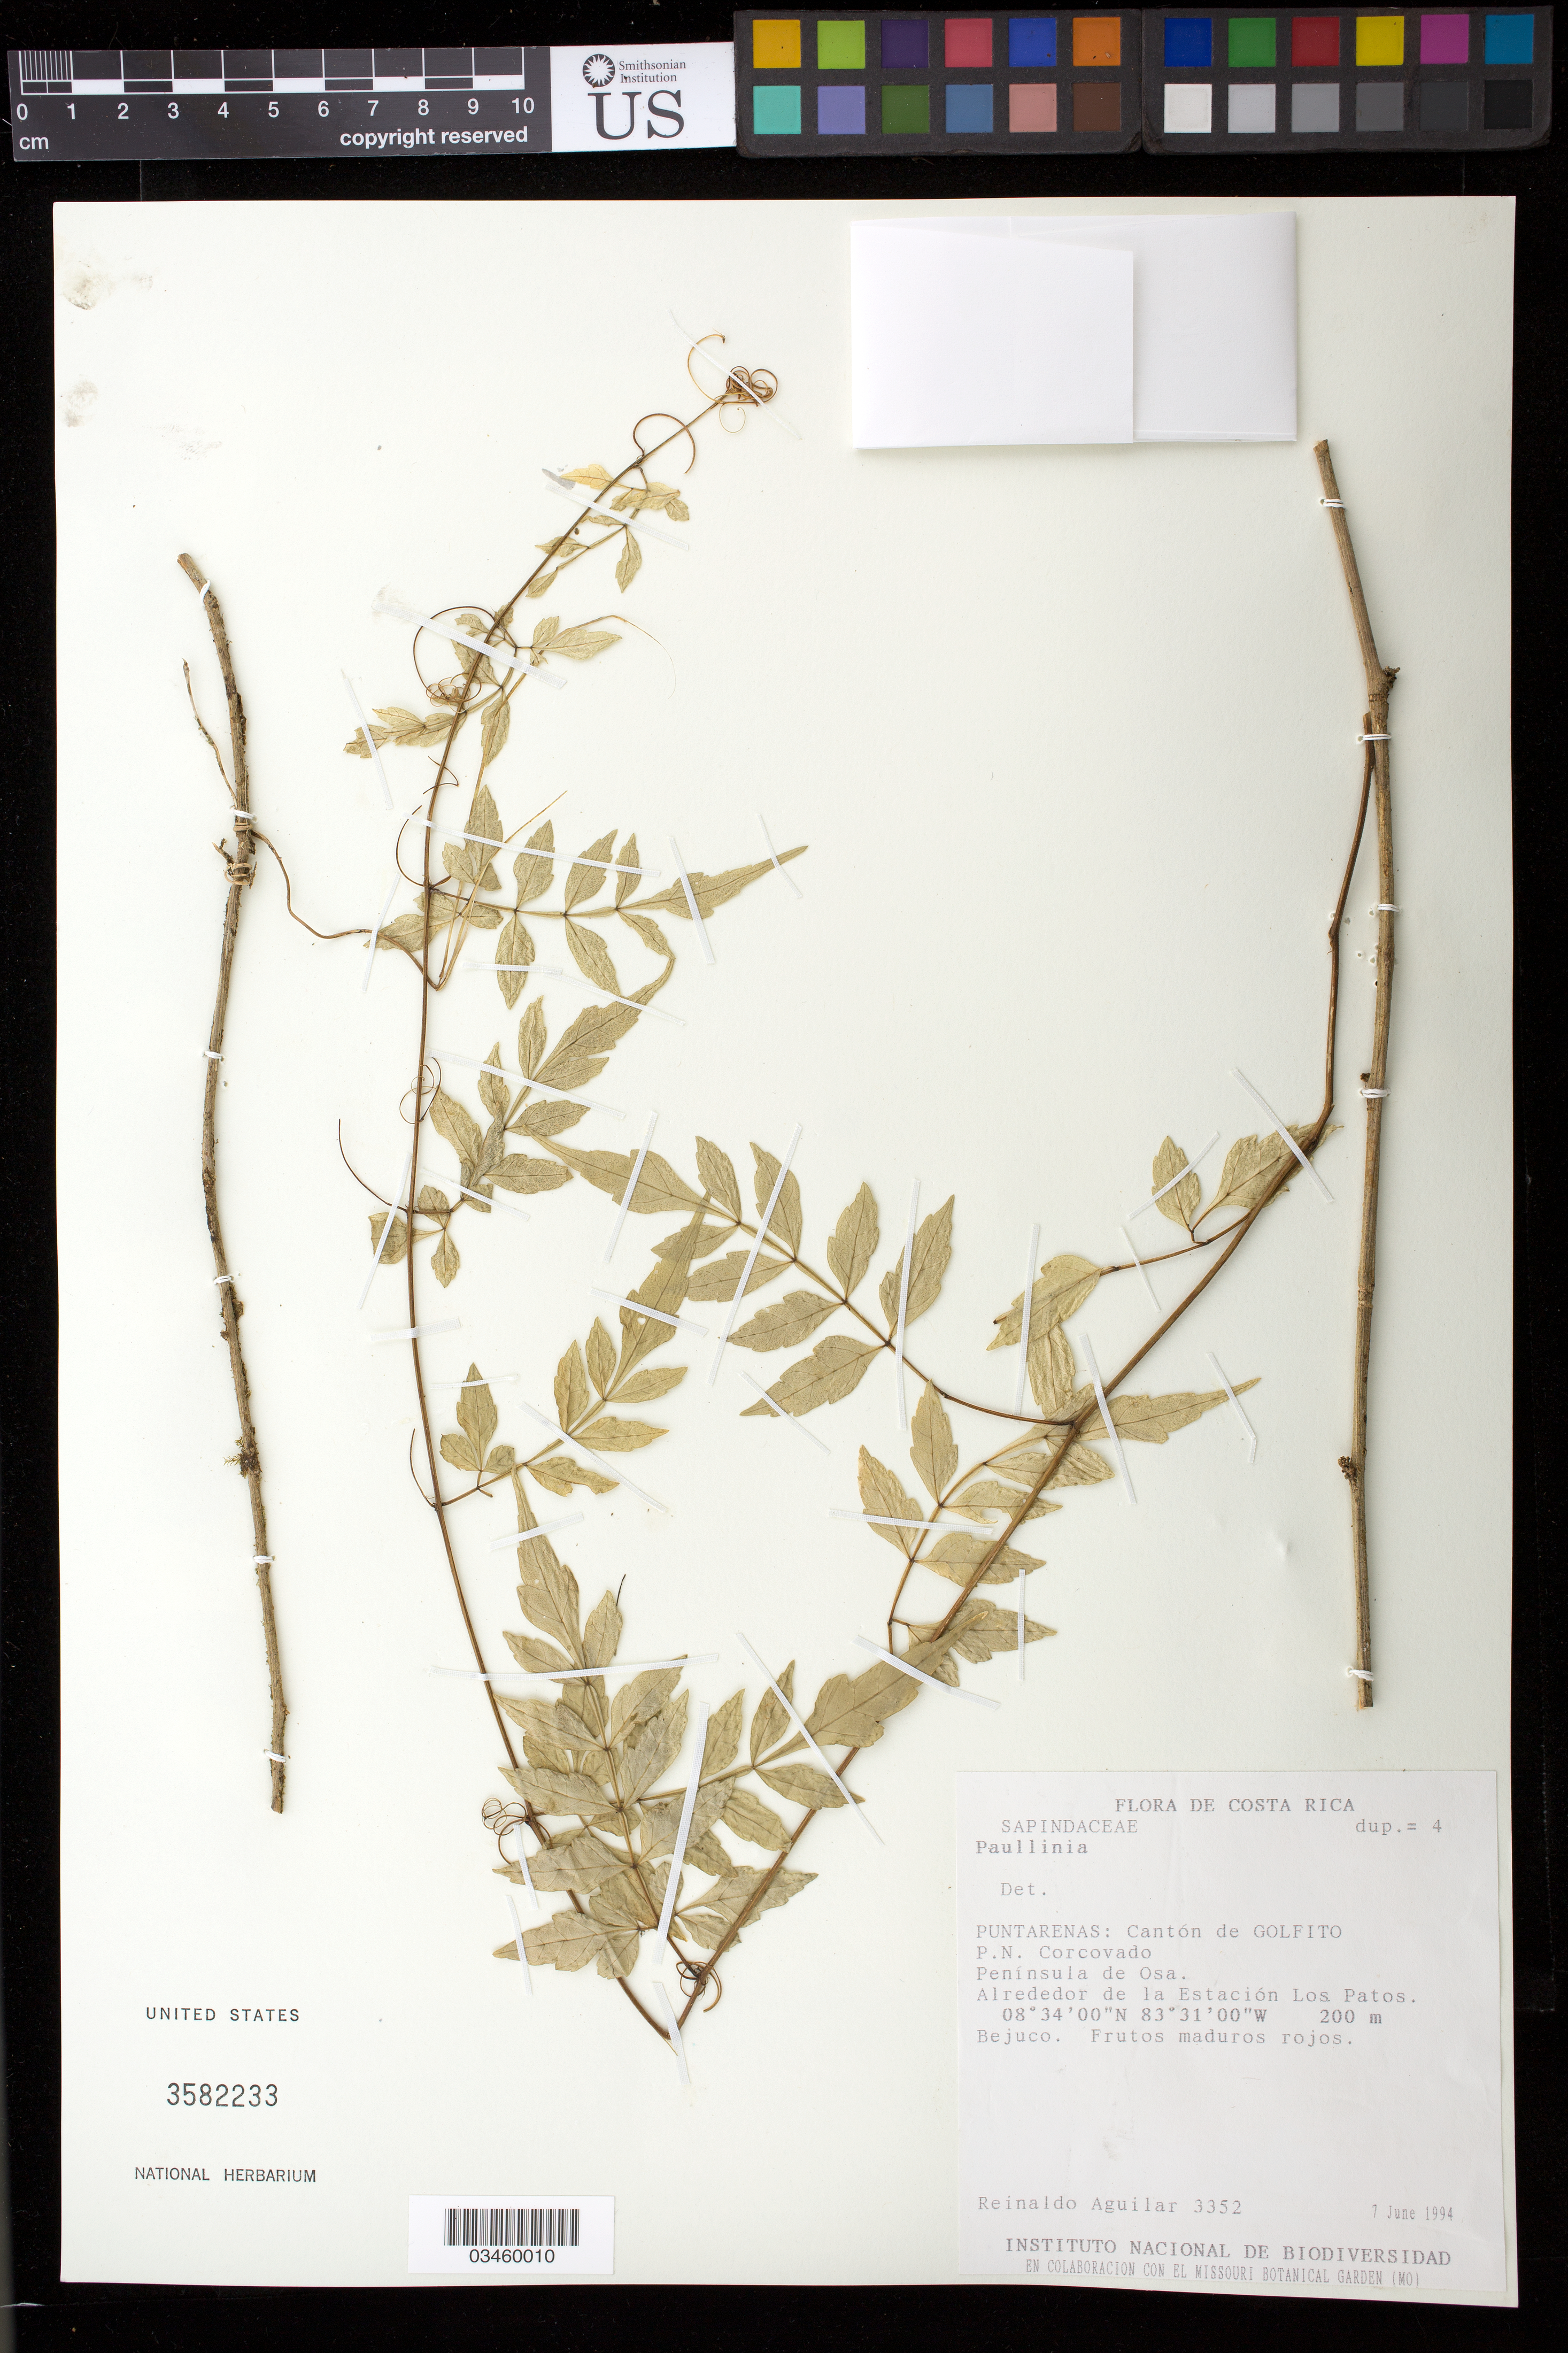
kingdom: Plantae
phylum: Tracheophyta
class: Magnoliopsida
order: Sapindales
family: Sapindaceae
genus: Paullinia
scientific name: Paullinia serjaniifolia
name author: Triana & Planch.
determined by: Acevedo-Rodriguez, P., (US), Smithsonian Institution - National Museum of Natural History (UNITED STATES)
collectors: R. Aguilar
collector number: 3352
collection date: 1994-06-07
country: Costa Rica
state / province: Puntarenas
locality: Canto de Golfito. P. N. Corcovado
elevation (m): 200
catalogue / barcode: US 3582233